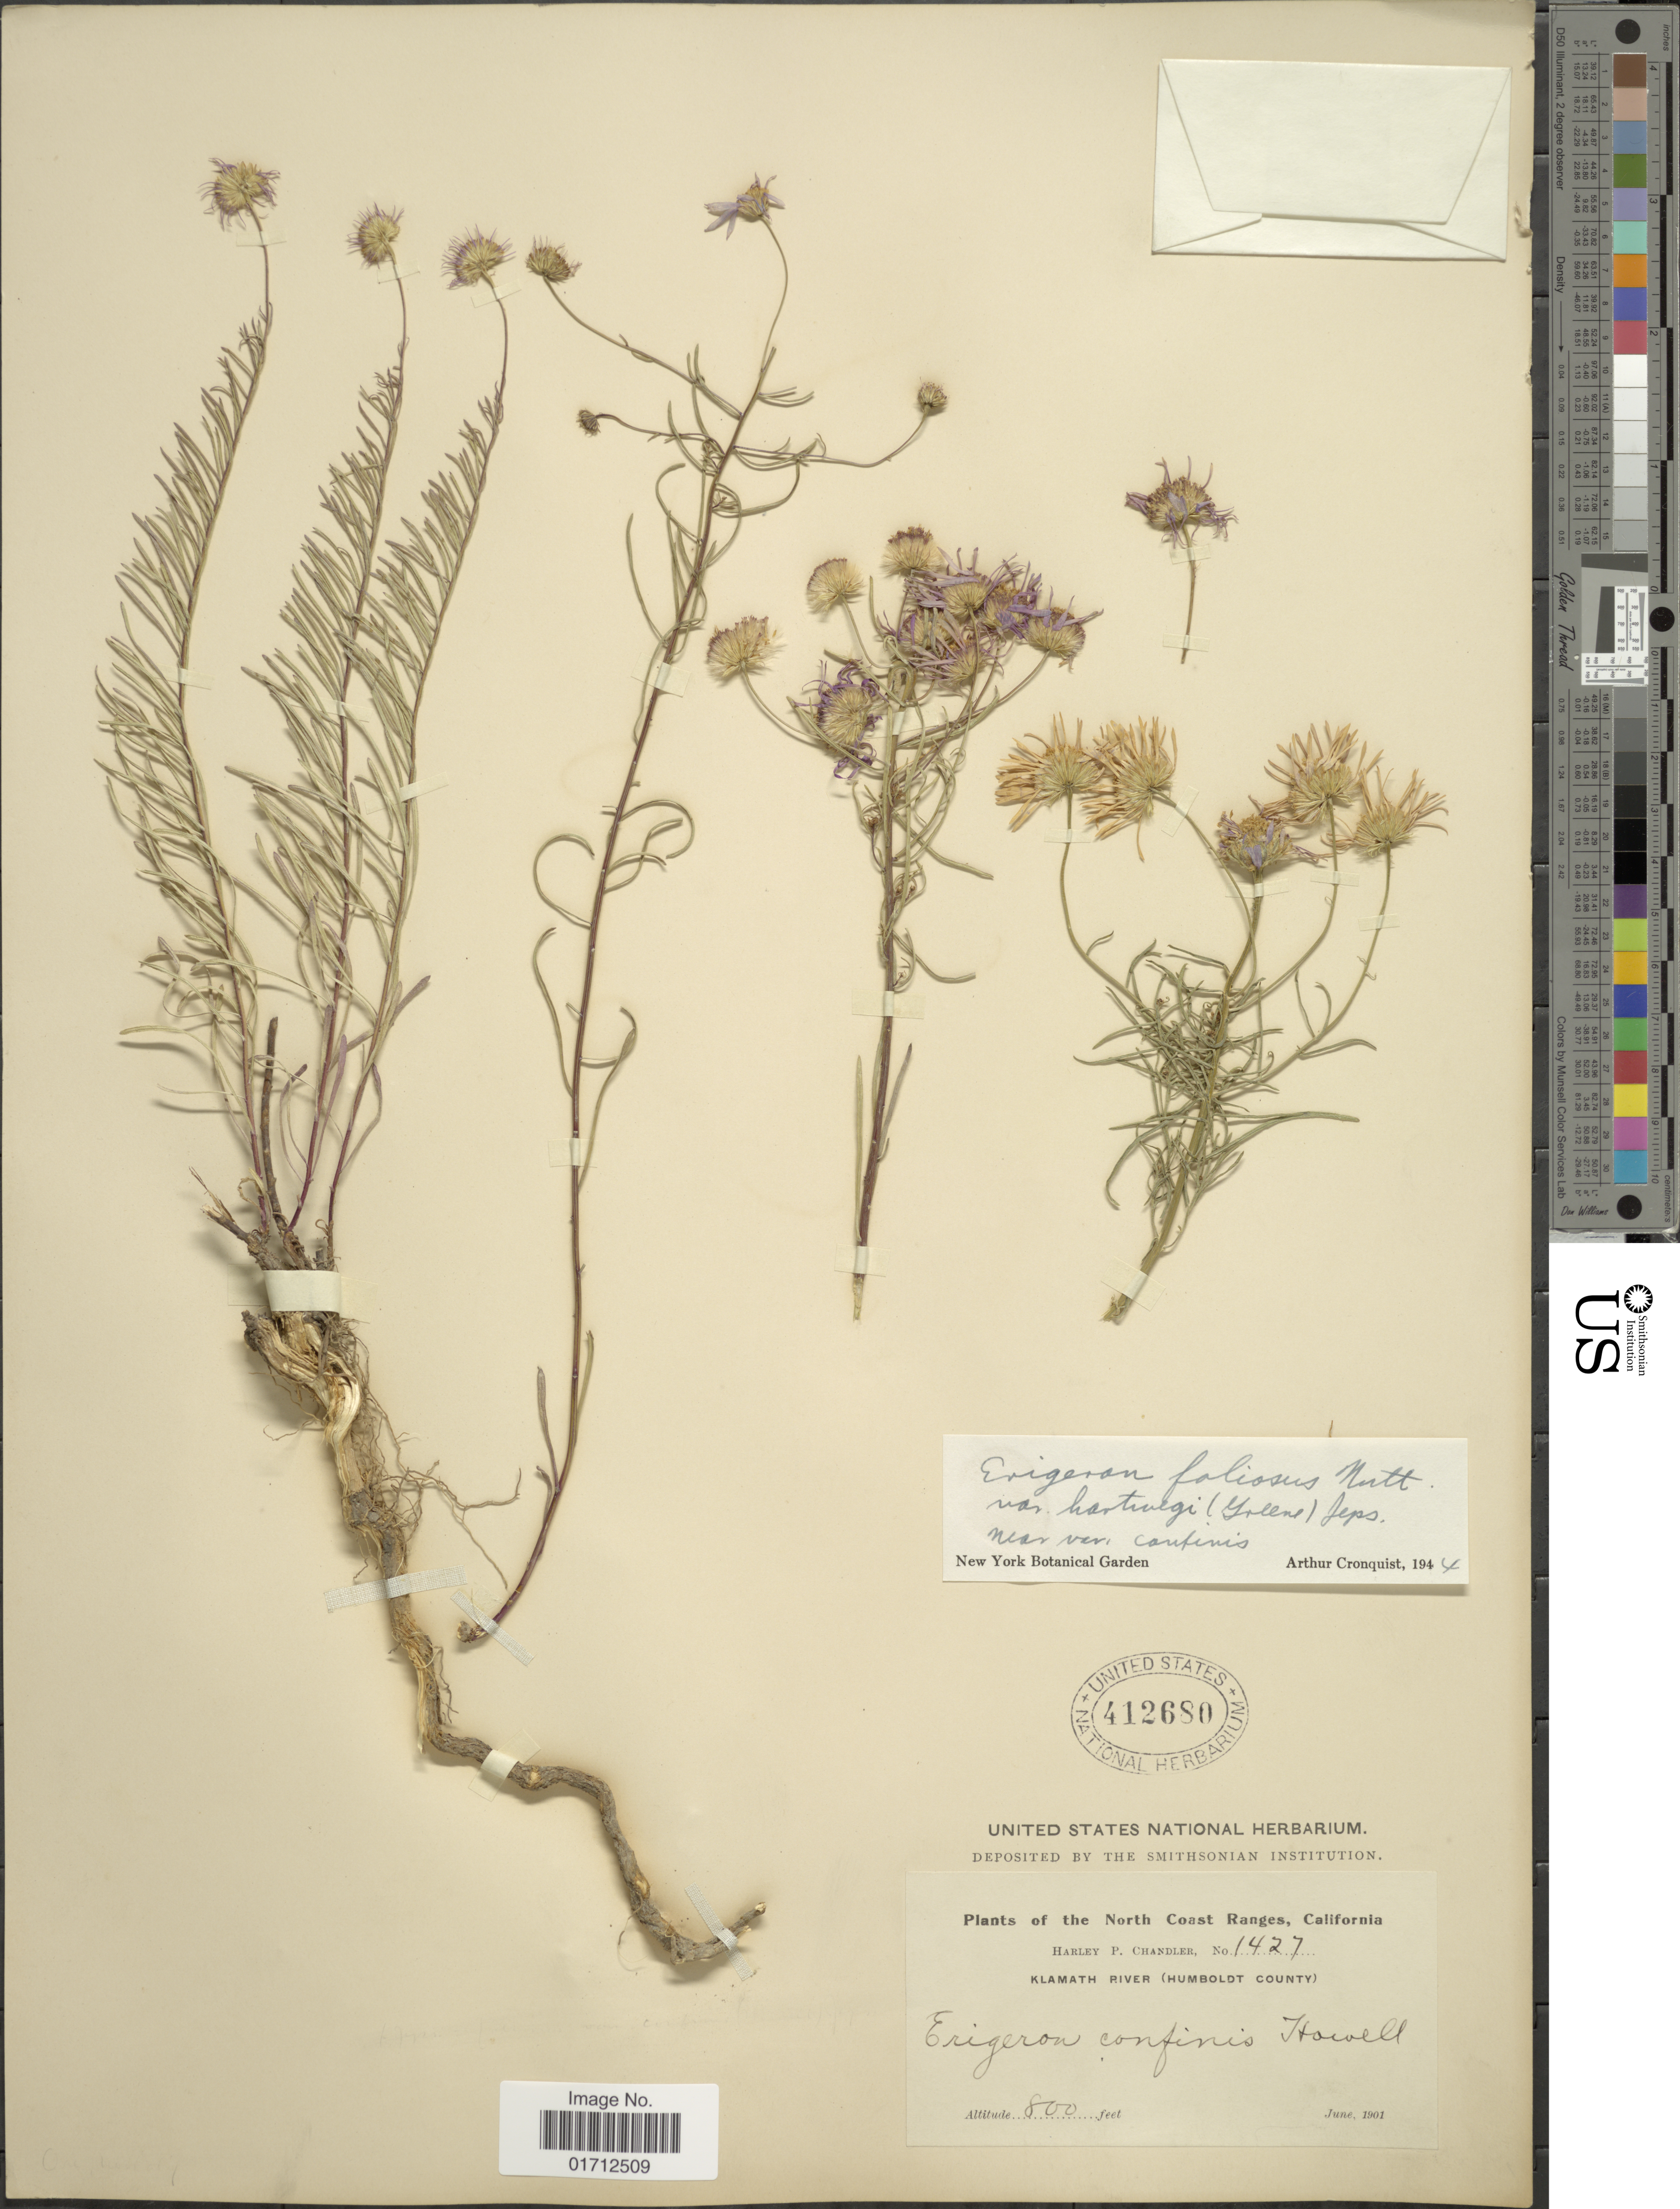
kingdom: Plantae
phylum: Tracheophyta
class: Magnoliopsida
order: Asterales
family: Asteraceae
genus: Erigeron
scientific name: Erigeron foliosus var. hartwegii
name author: (Greene) Jeps.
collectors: H. Chandler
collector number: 1427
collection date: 1901-06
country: United States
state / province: California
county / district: Humboldt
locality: The North Coast Ranges, Klamath River (Humboldt County).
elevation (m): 244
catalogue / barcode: US 412680